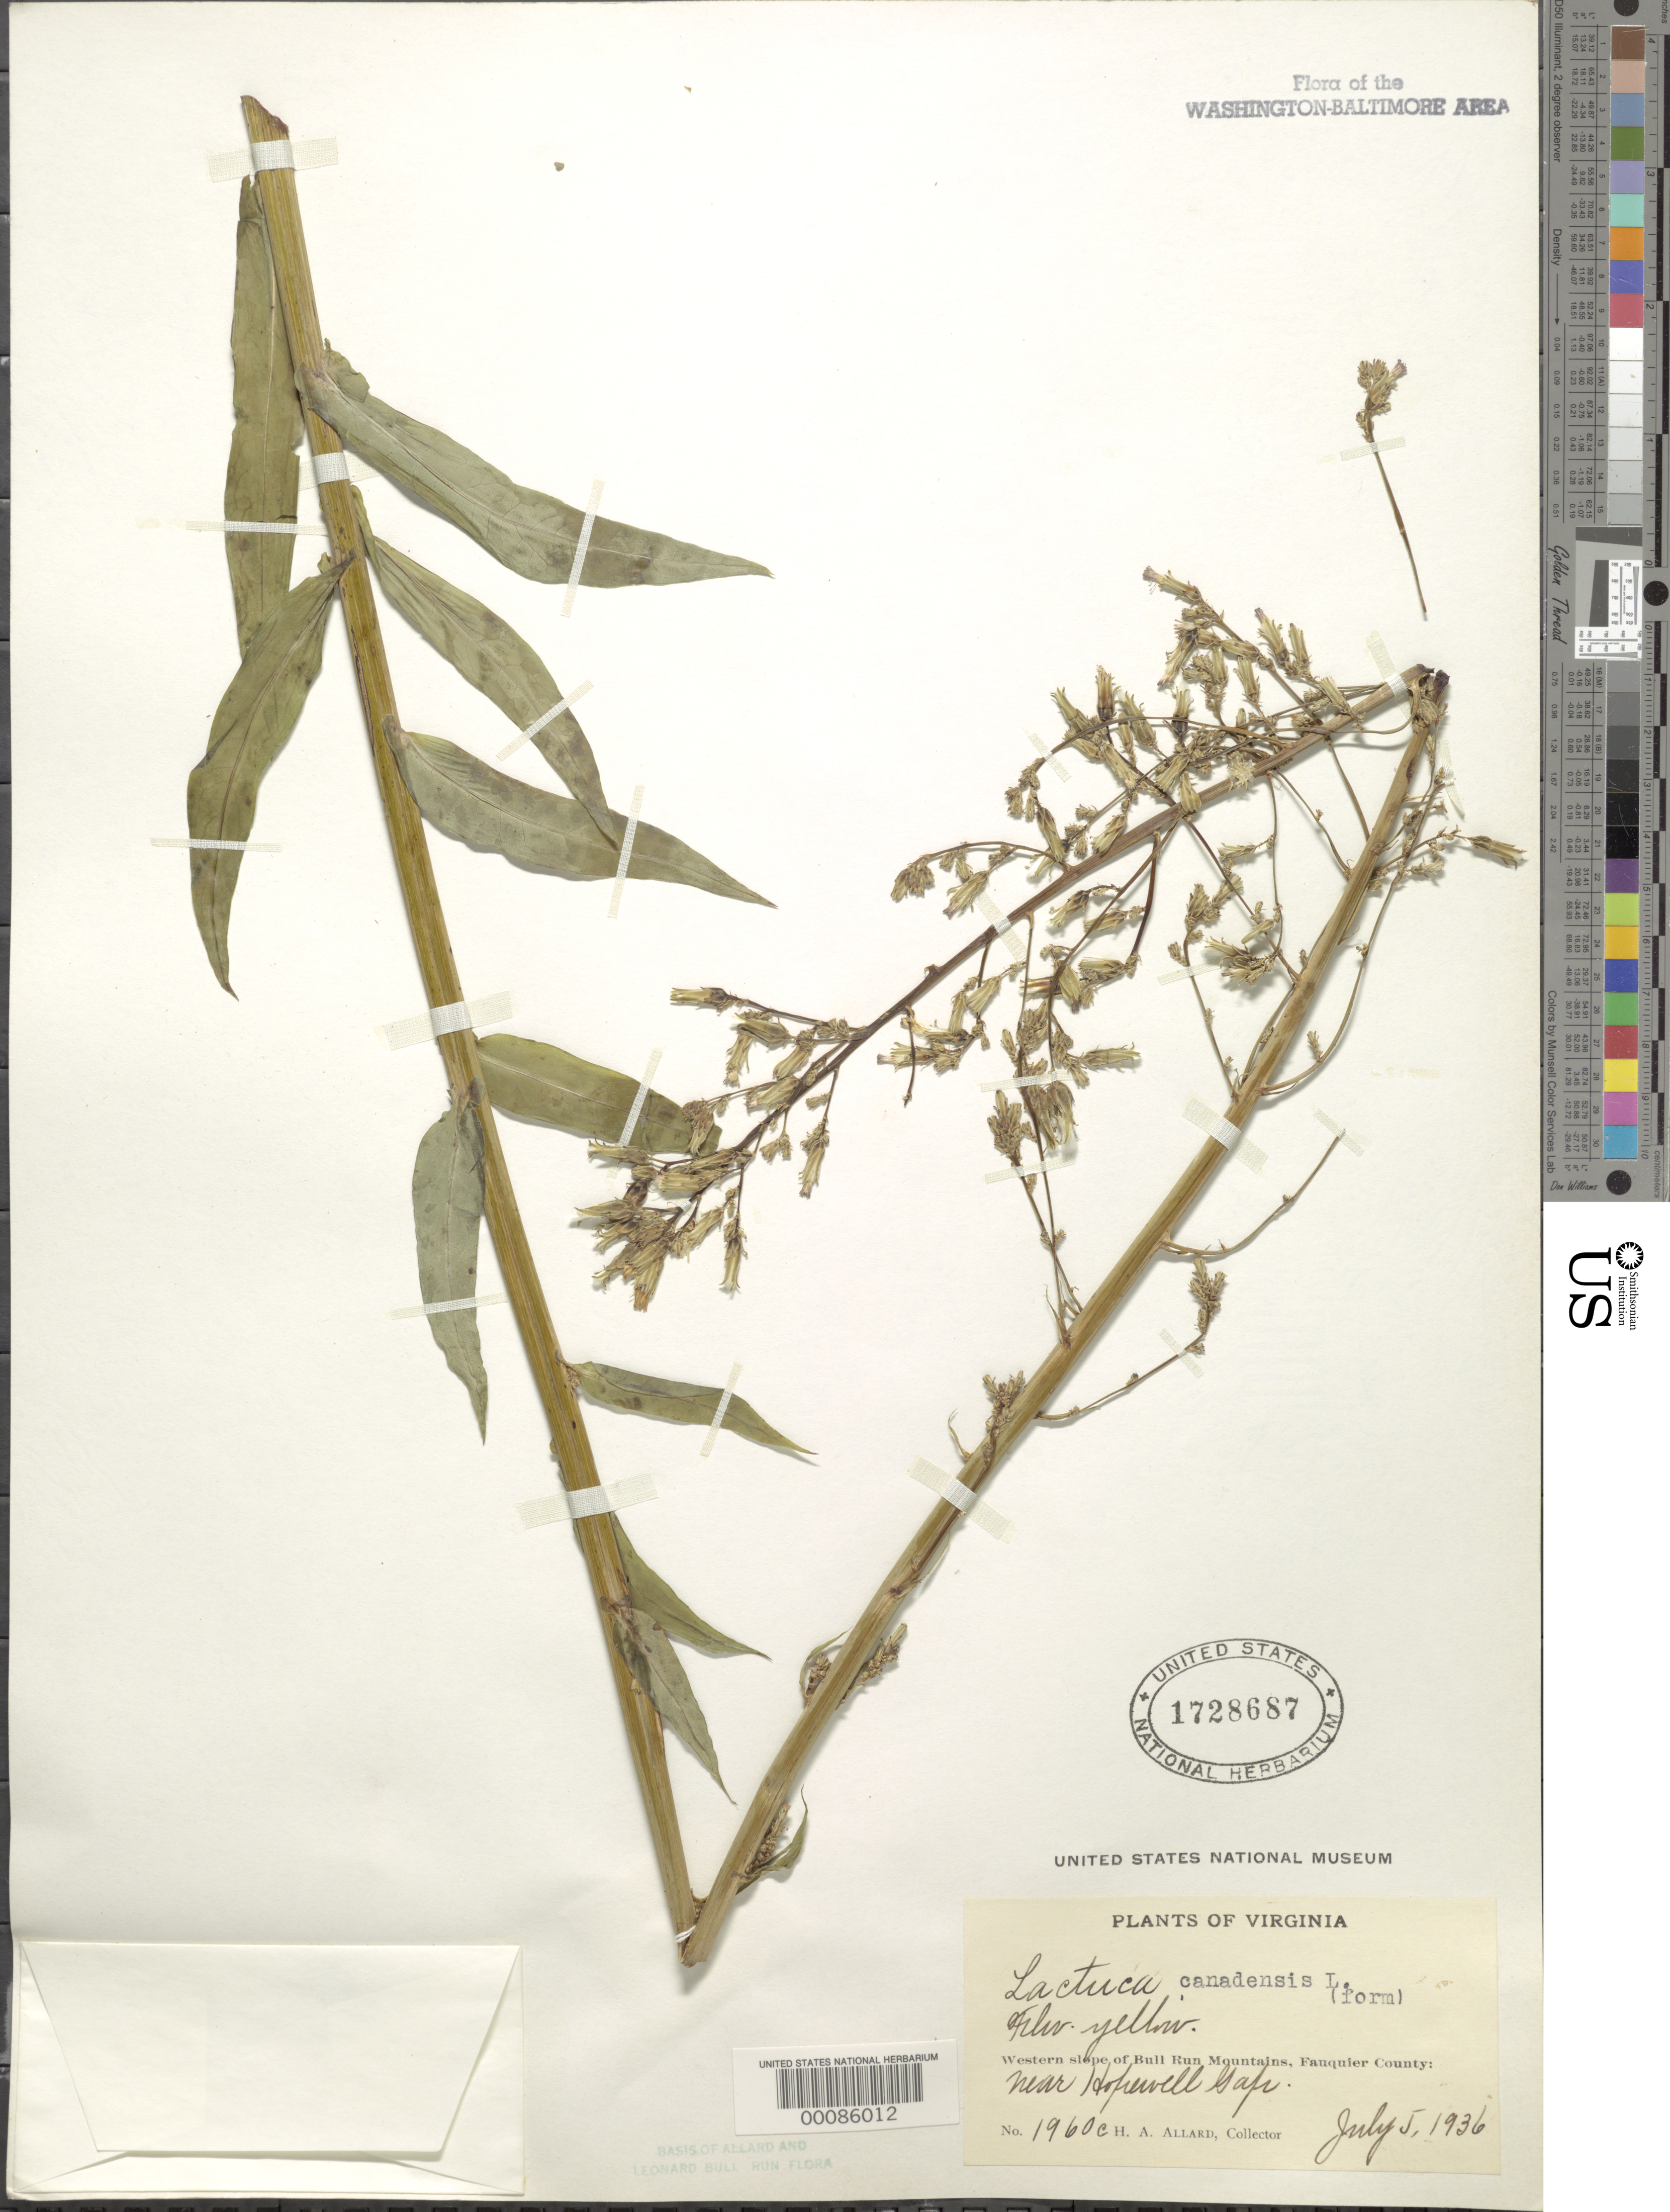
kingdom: Plantae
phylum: Tracheophyta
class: Magnoliopsida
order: Asterales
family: Asteraceae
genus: Lactuca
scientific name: Lactuca canadensis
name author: L.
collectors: H. A. Allard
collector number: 1960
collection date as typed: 05 Jul 1936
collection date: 1936-07-05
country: United States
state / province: Virginia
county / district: Fauquier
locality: Near Hopewell Gap, western slope of Bull Run Mountains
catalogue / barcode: US 1728687